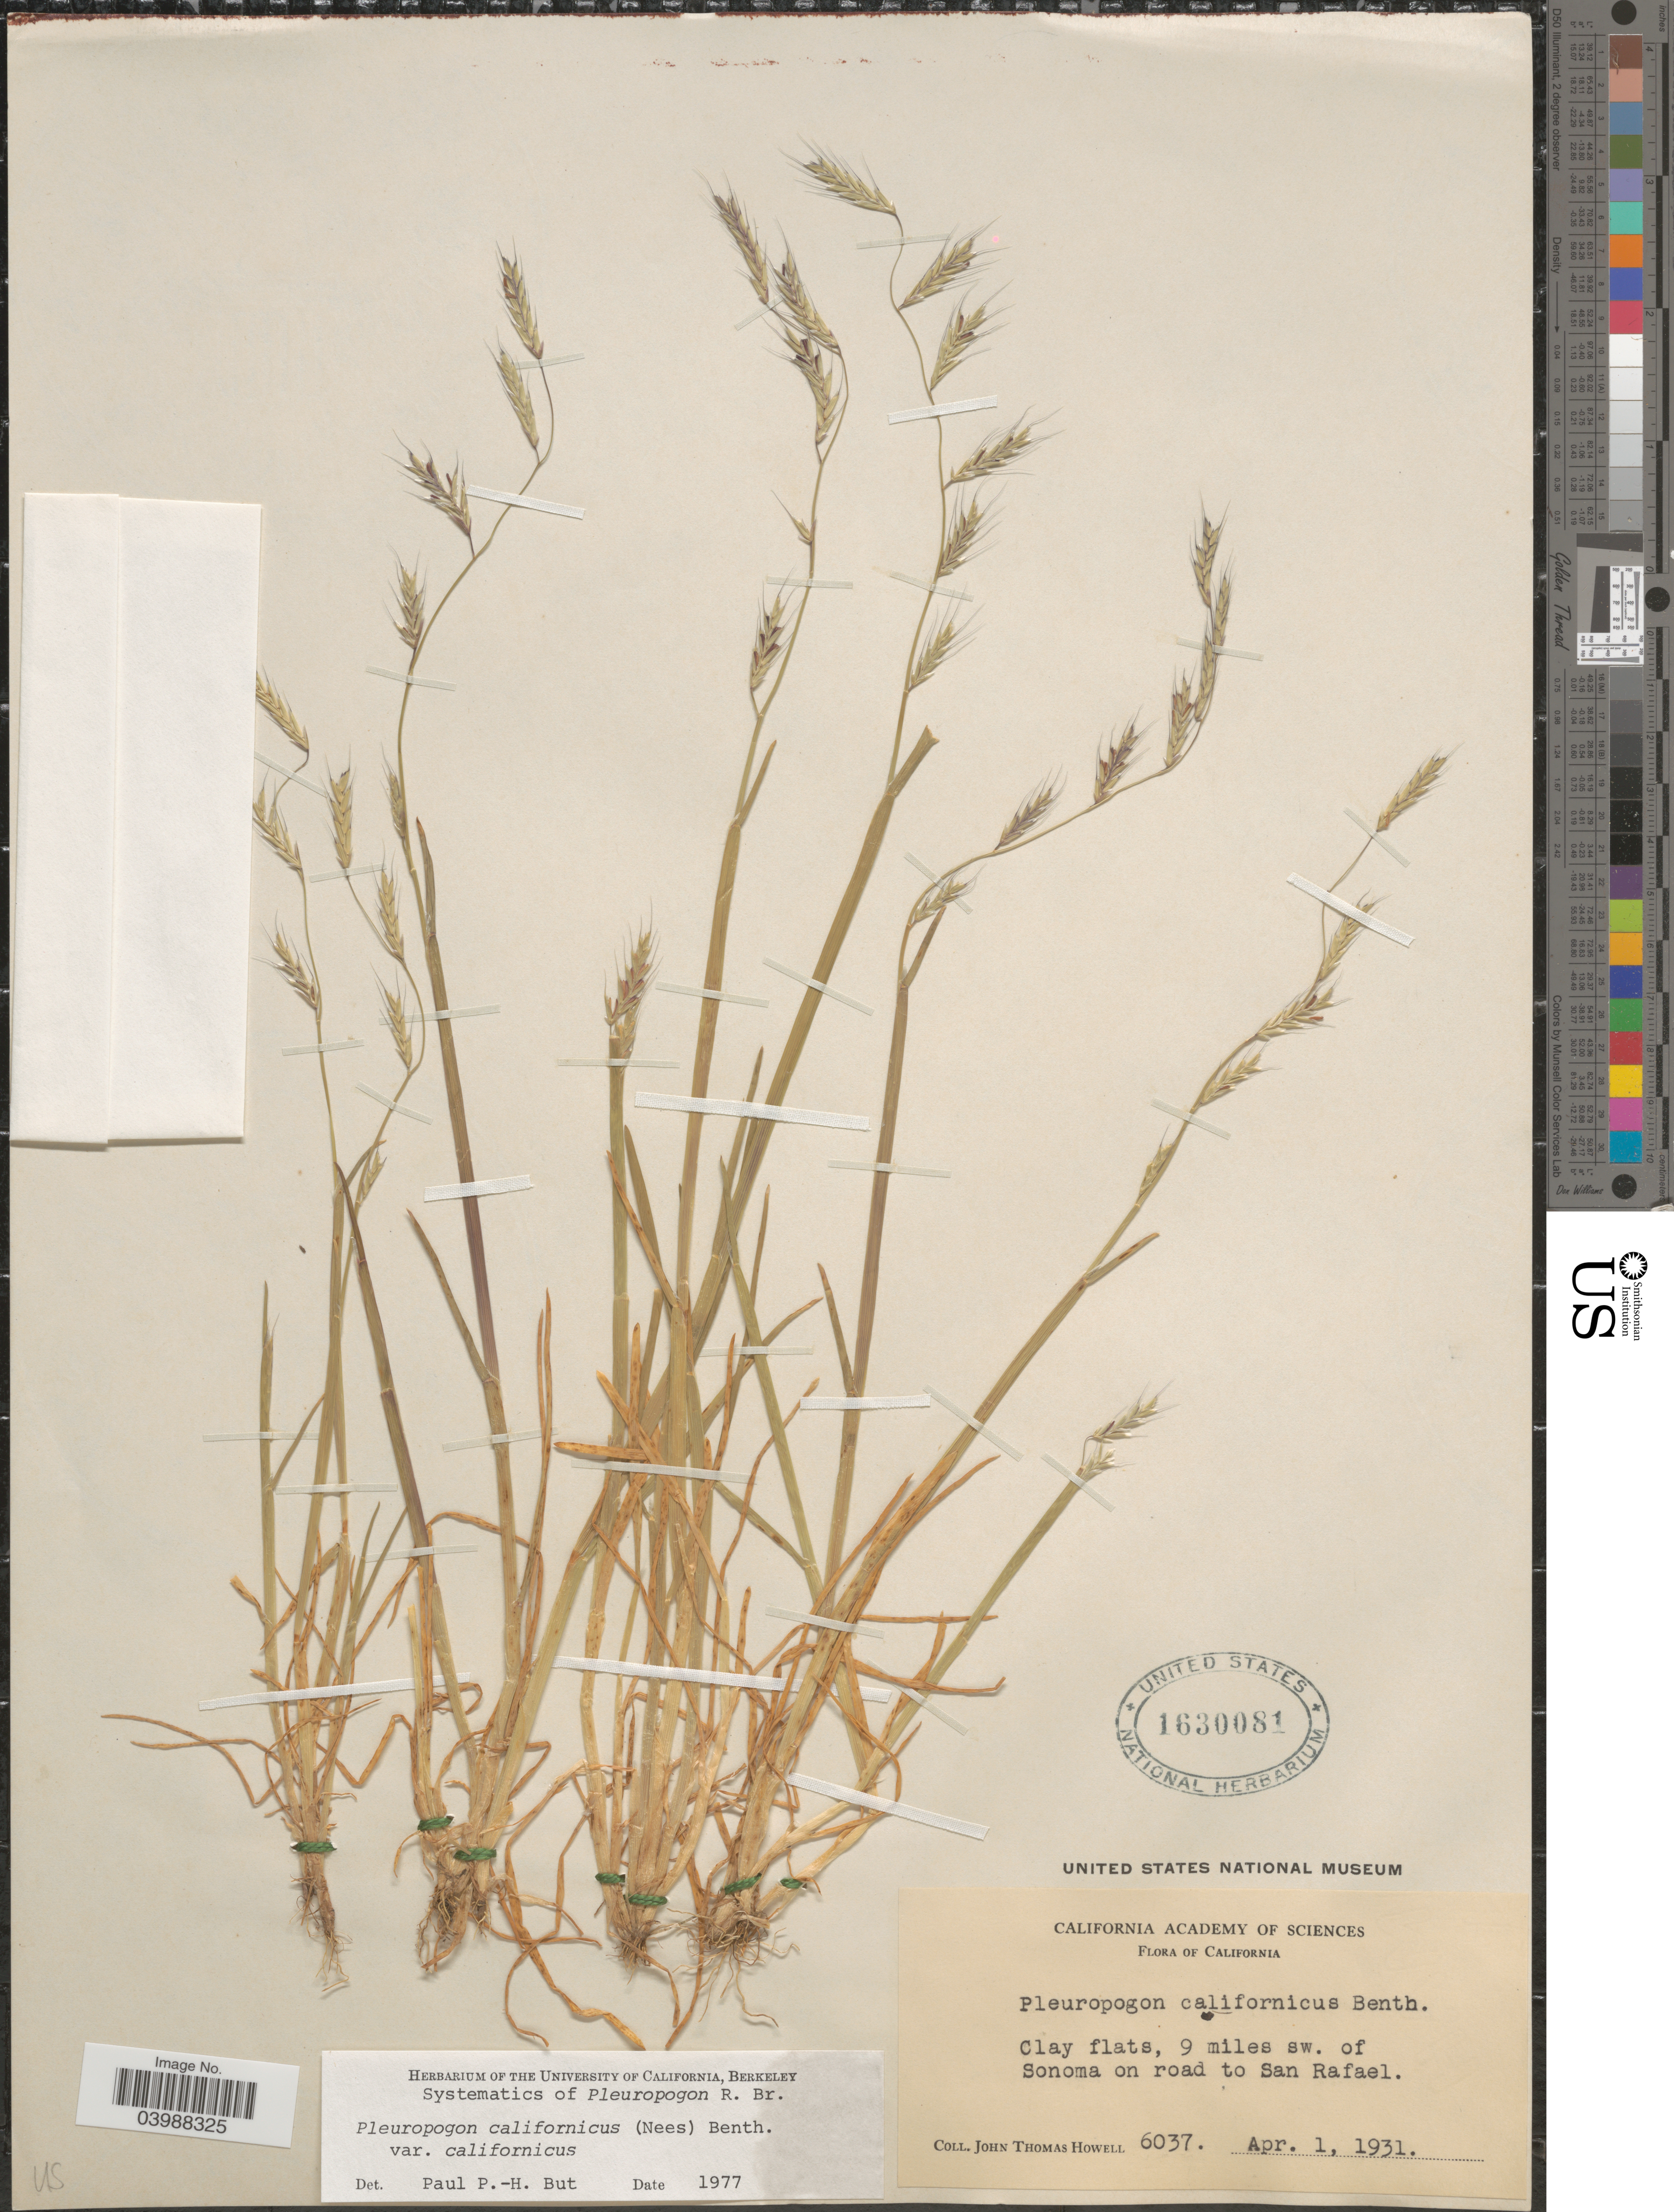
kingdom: Plantae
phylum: Tracheophyta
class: Liliopsida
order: Poales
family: Poaceae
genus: Pleuropogon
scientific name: Pleuropogon californicus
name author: (Nees) Benth. ex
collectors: J. T. Howell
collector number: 6037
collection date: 1931-04-01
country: United States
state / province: California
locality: Clay flats, 9 miles sw. of Sonoma on road to San Rafael.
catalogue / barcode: US 1630081